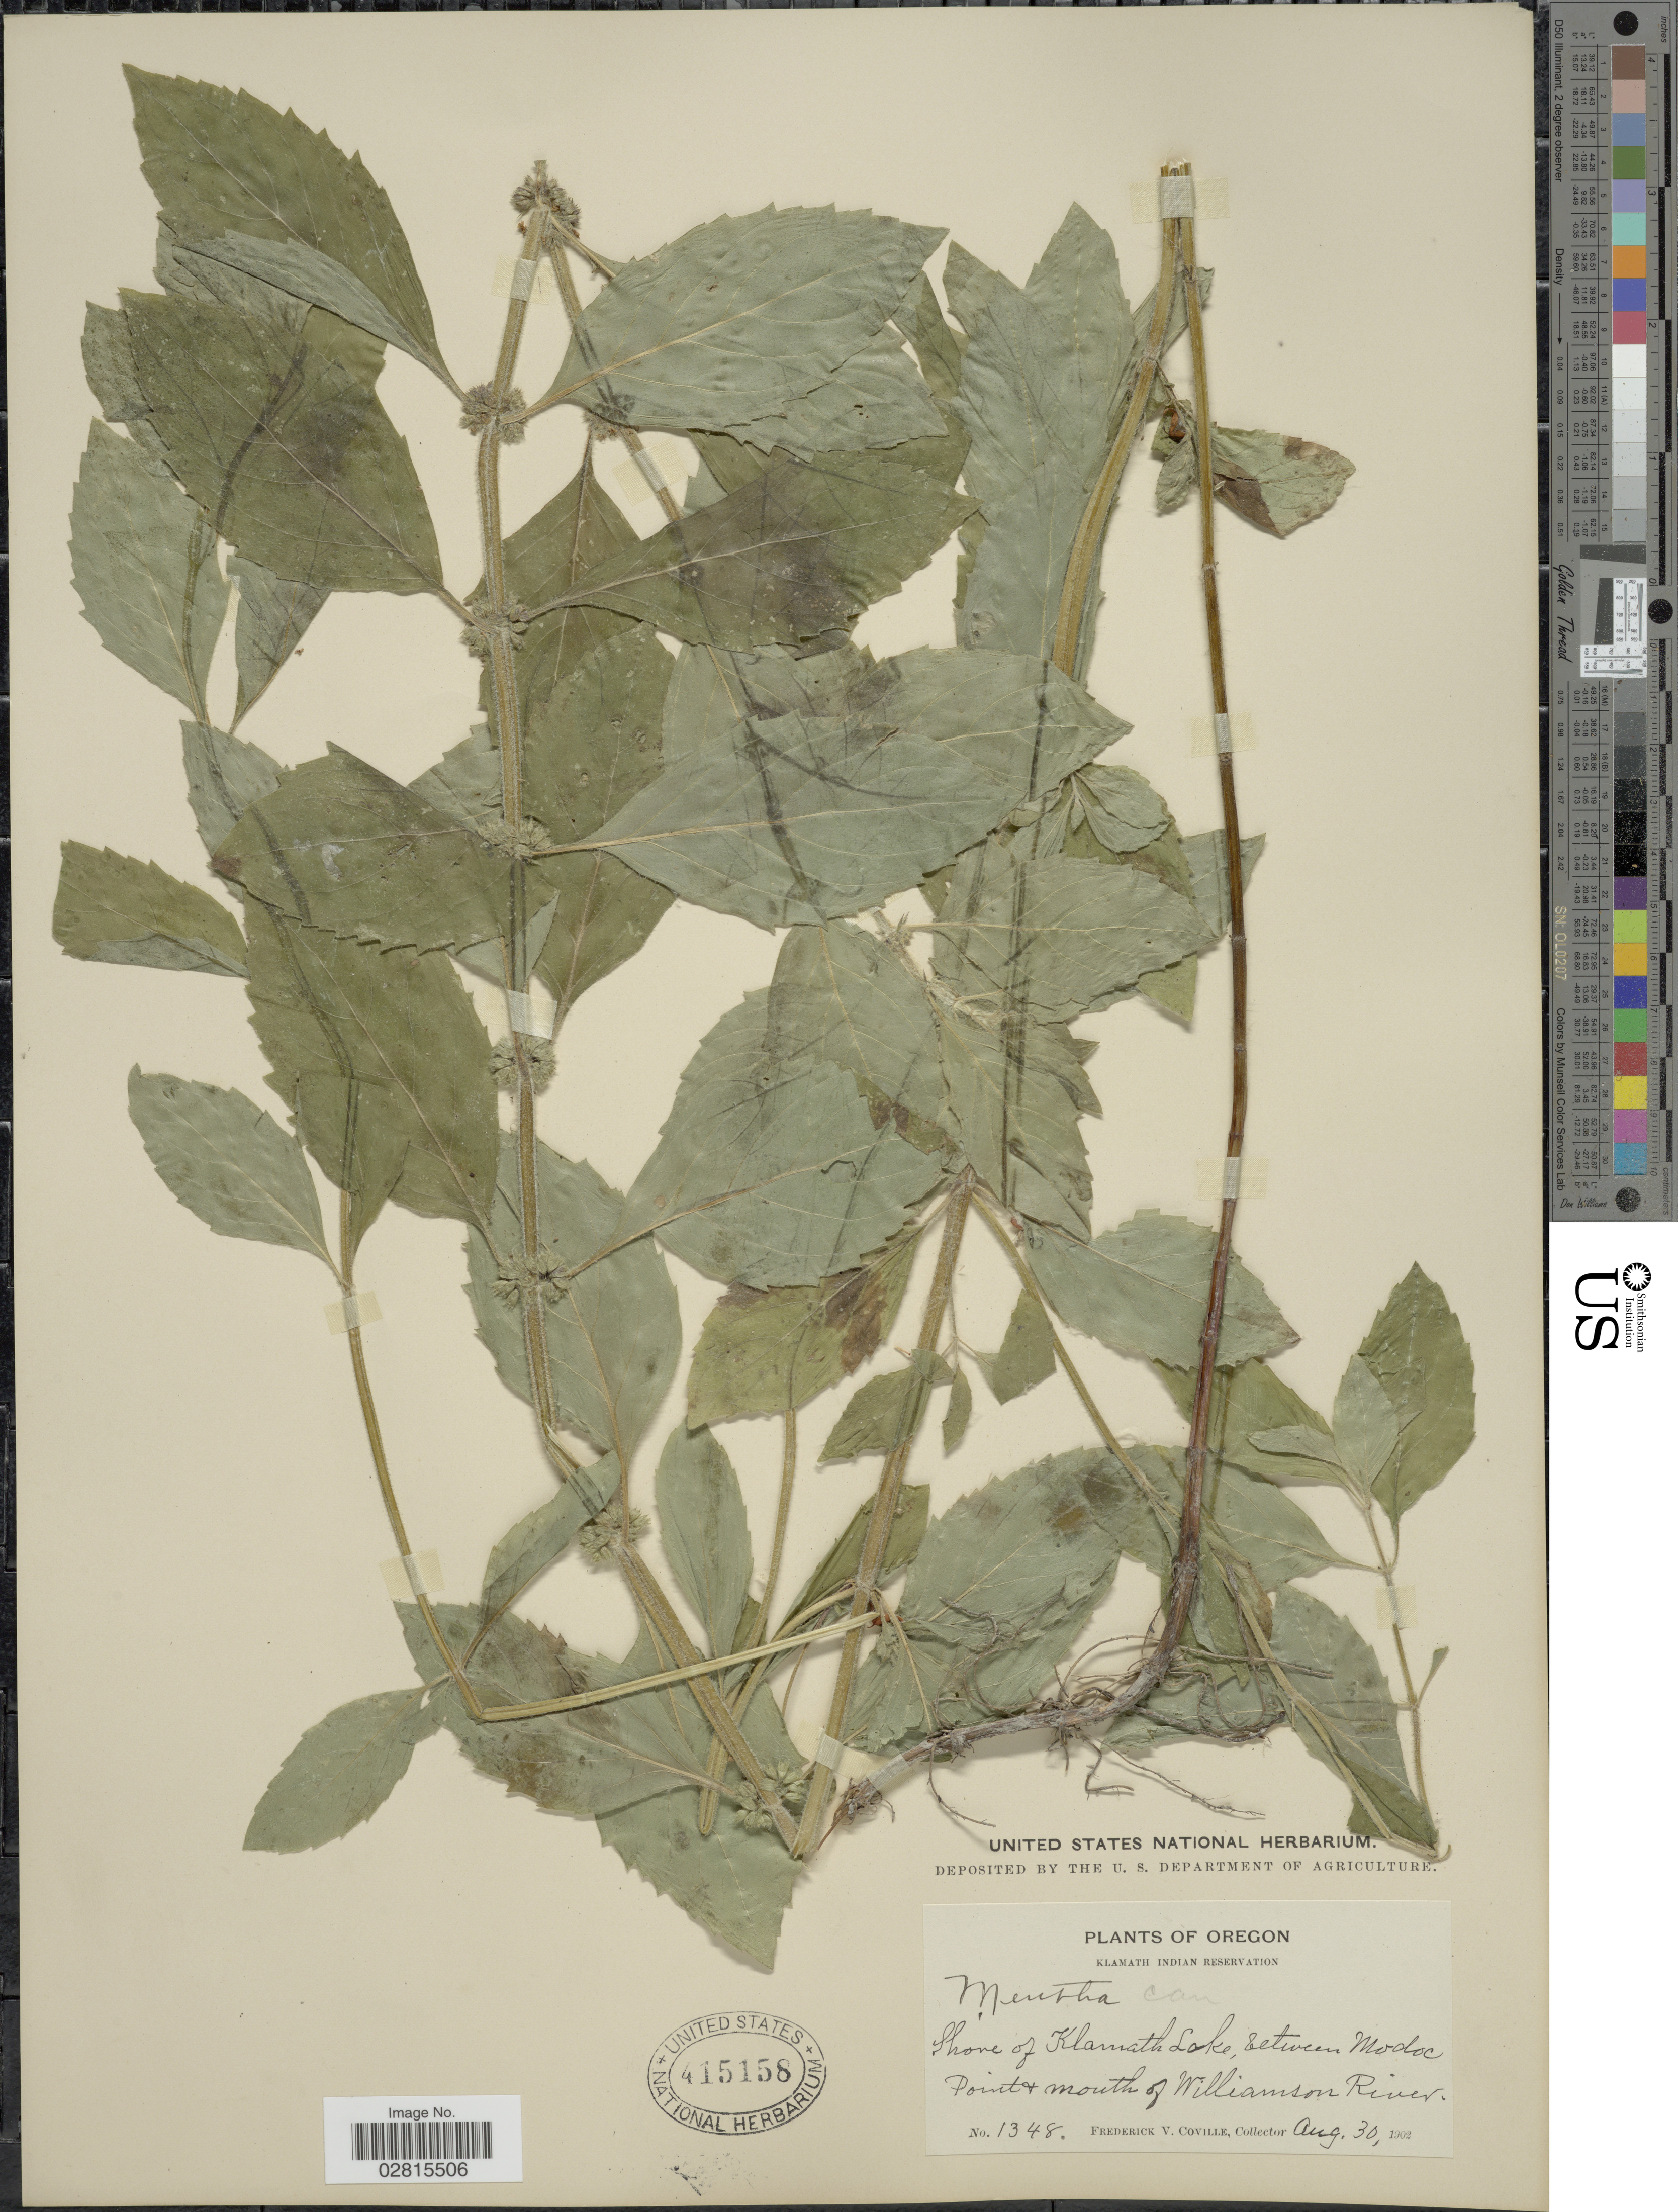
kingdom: Plantae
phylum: Tracheophyta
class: Magnoliopsida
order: Lamiales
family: Lamiaceae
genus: Mentha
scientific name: Mentha canadensis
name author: L.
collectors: F. V. Coville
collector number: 1348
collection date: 1902-08-30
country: United States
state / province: Oregon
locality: Klamath Indian Reservation, shore of Klamath Lake, between Modoc Point & mouth of Williamson River.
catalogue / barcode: US 415158